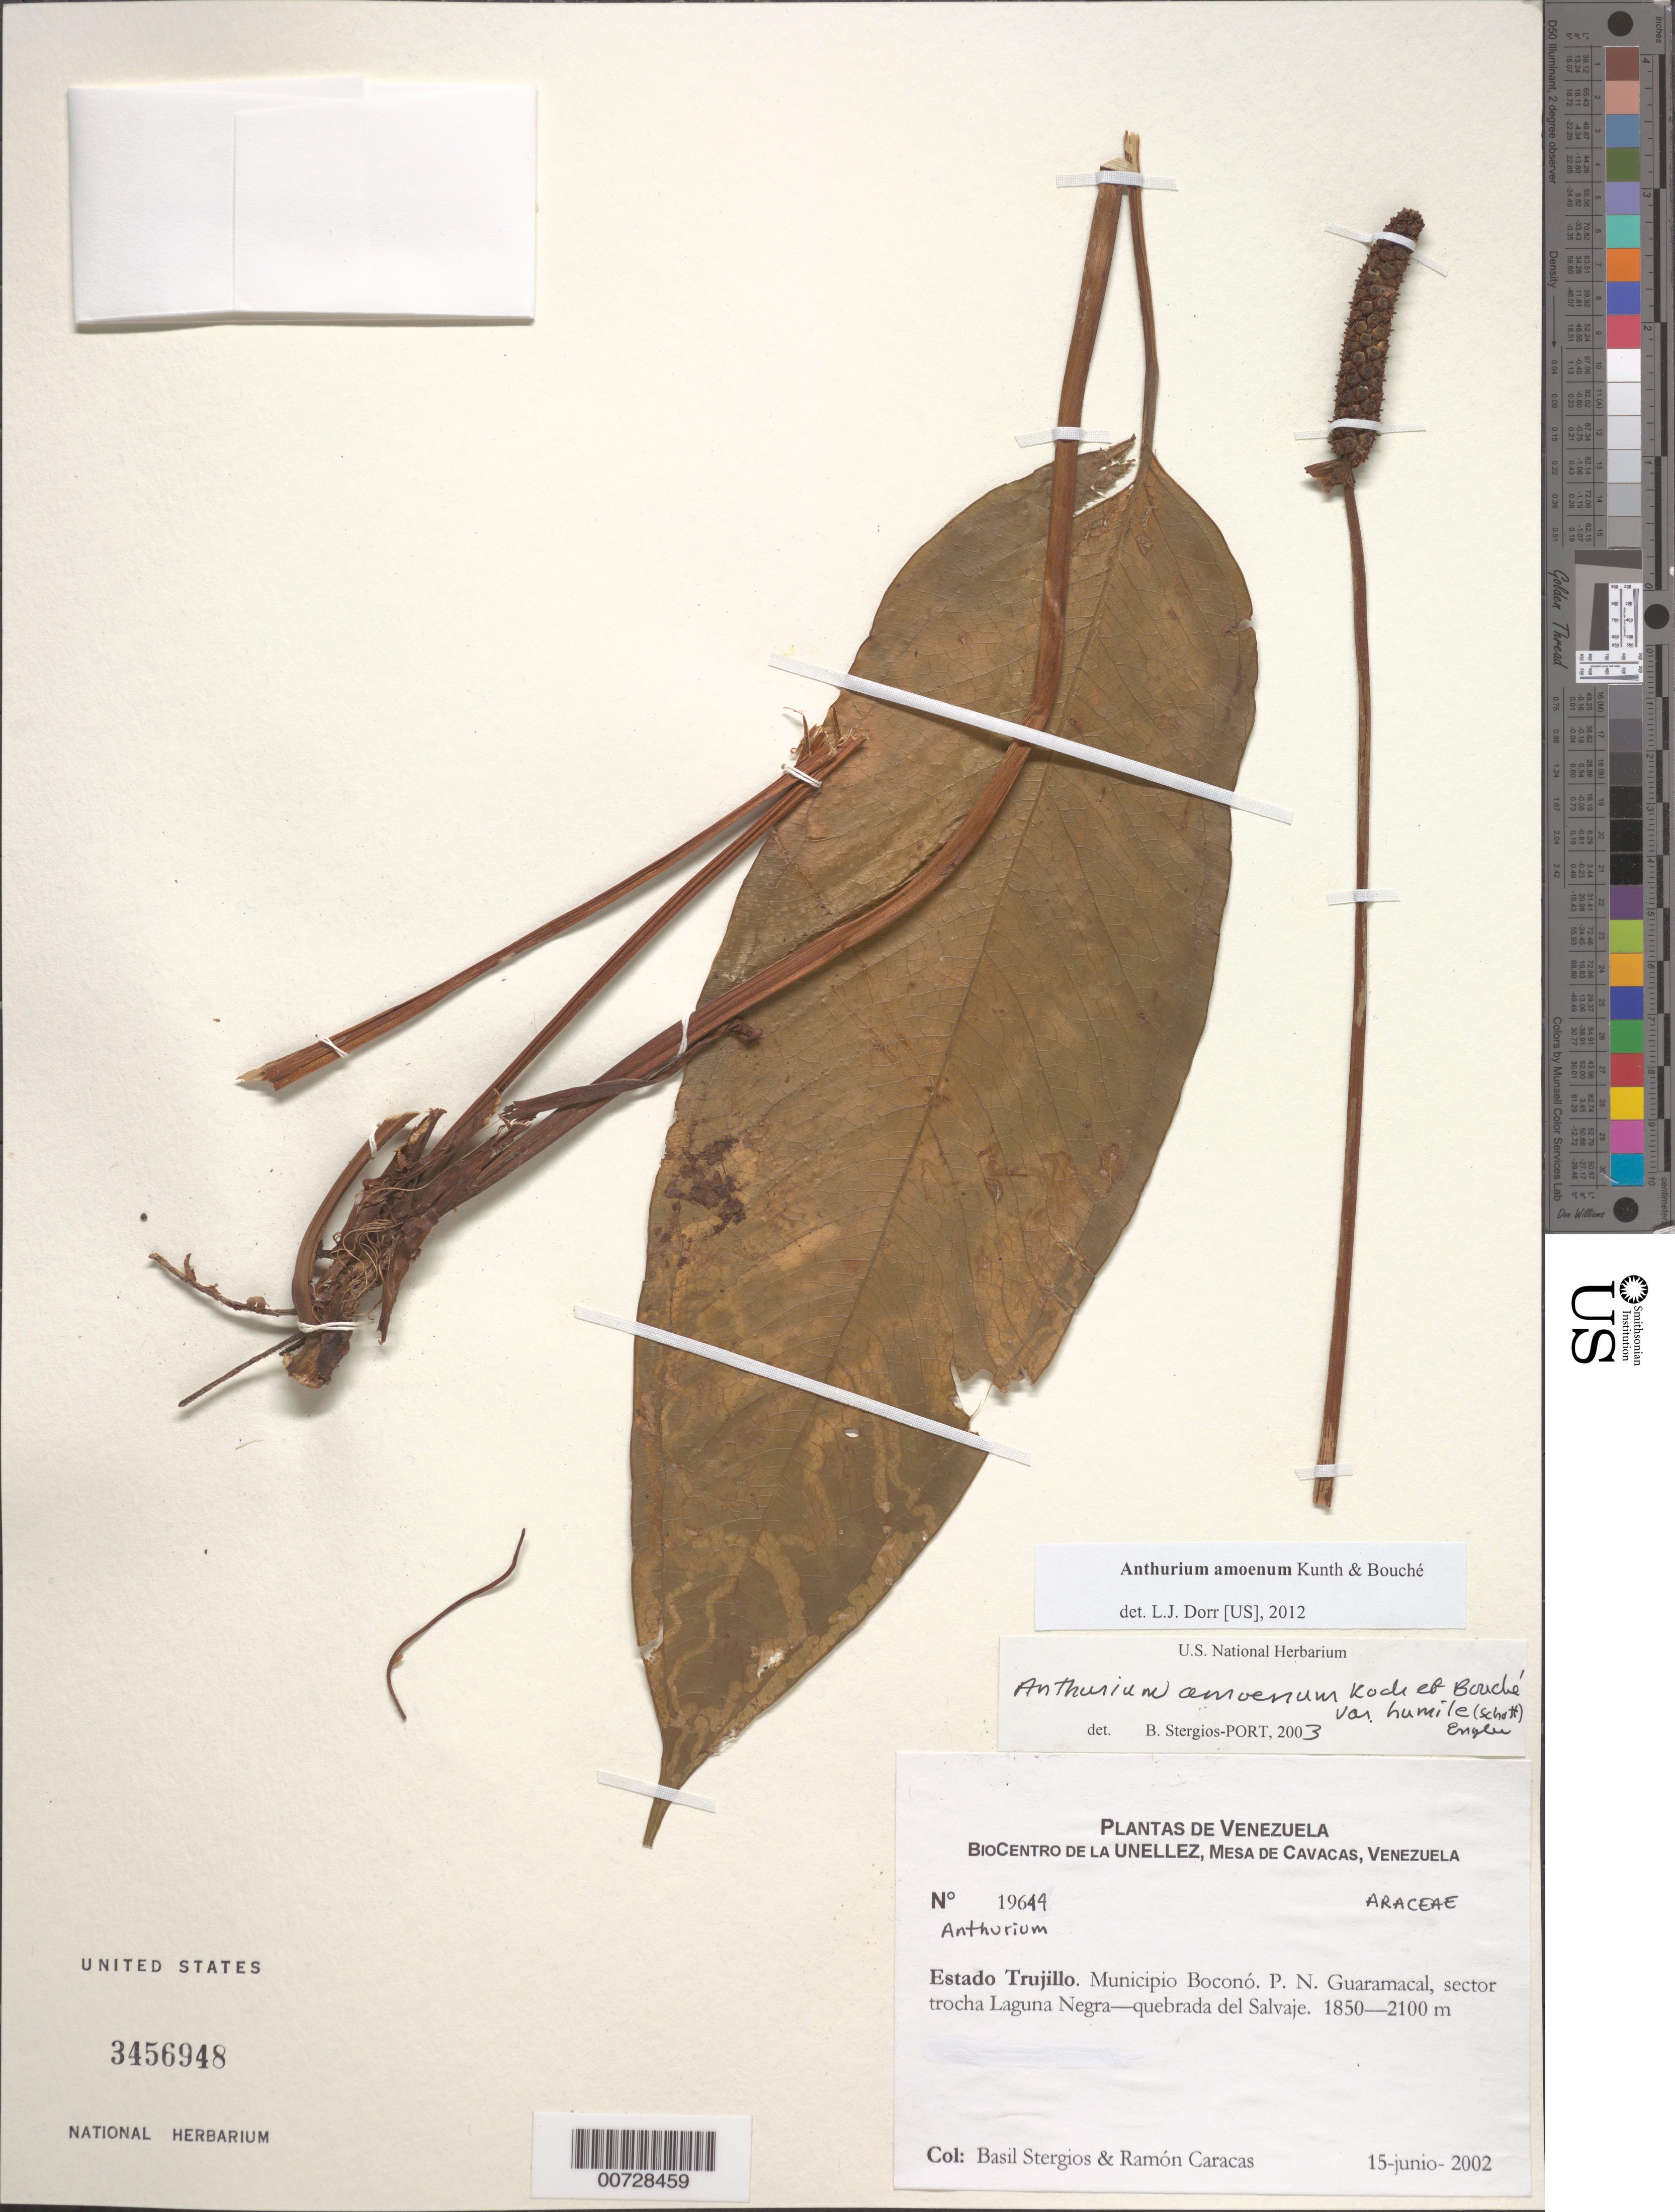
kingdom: Plantae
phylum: Tracheophyta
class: Liliopsida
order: Alismatales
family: Araceae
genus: Anthurium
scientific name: Anthurium amoenum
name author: Kunth & C.D. Bouché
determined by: Dorr, L. J., (BOT), Smithsonian Institution - National Museum of Natural History (UNITED STATES)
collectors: B. G. Stergios & R. Caracas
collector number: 19644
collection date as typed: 15 Jun 2002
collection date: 2002-06-15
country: Venezuela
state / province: Trujillo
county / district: Boconó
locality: Parque Nacional Guaramacal, sector quebrada del Salvaje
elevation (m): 1850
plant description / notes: PORT, US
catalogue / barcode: US 3456948